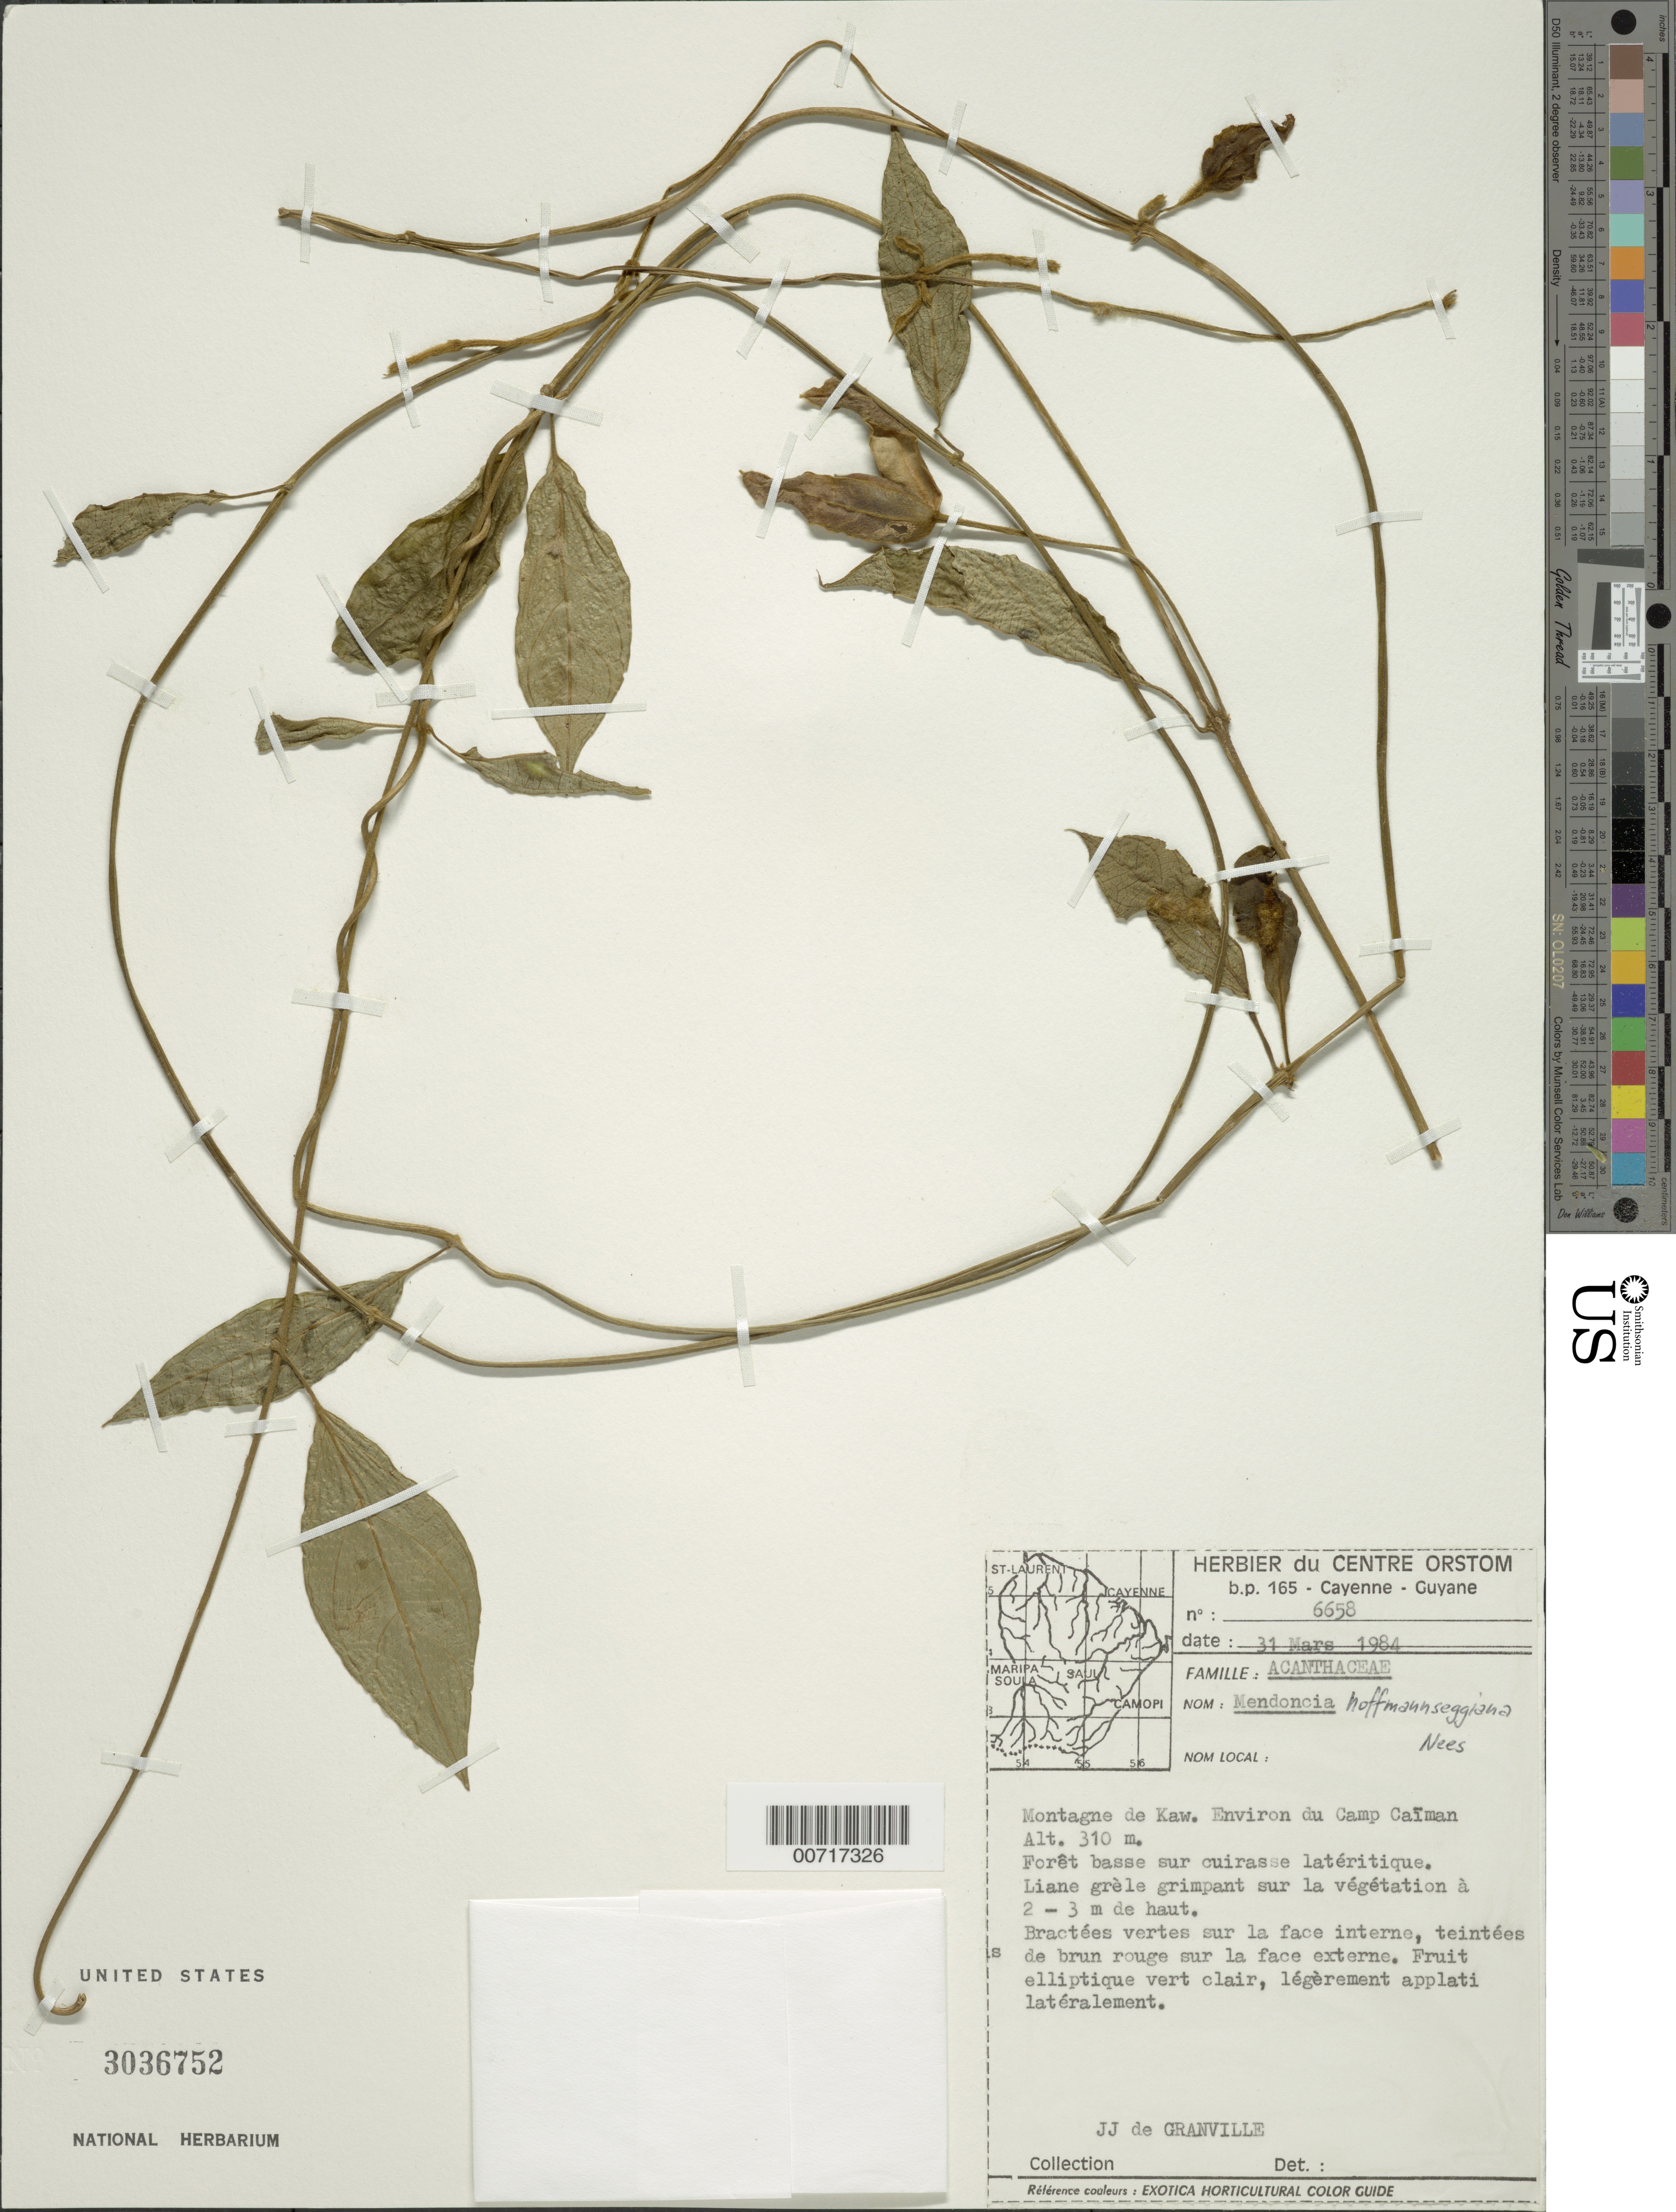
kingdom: Plantae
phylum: Tracheophyta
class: Magnoliopsida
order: Lamiales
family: Acanthaceae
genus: Mendoncia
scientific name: Mendoncia hoffmannseggiana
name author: Nees in DC.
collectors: J.-J. de Granville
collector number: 6658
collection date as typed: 31-Mar-84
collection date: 1984-03-31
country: French Guiana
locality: Montagne de Kaw, Camp Caïman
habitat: Forêt basse sur cuirasse latéritique, grimpant sur la vegetation à 2-3 m de haut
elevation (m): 310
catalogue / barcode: US 3036752